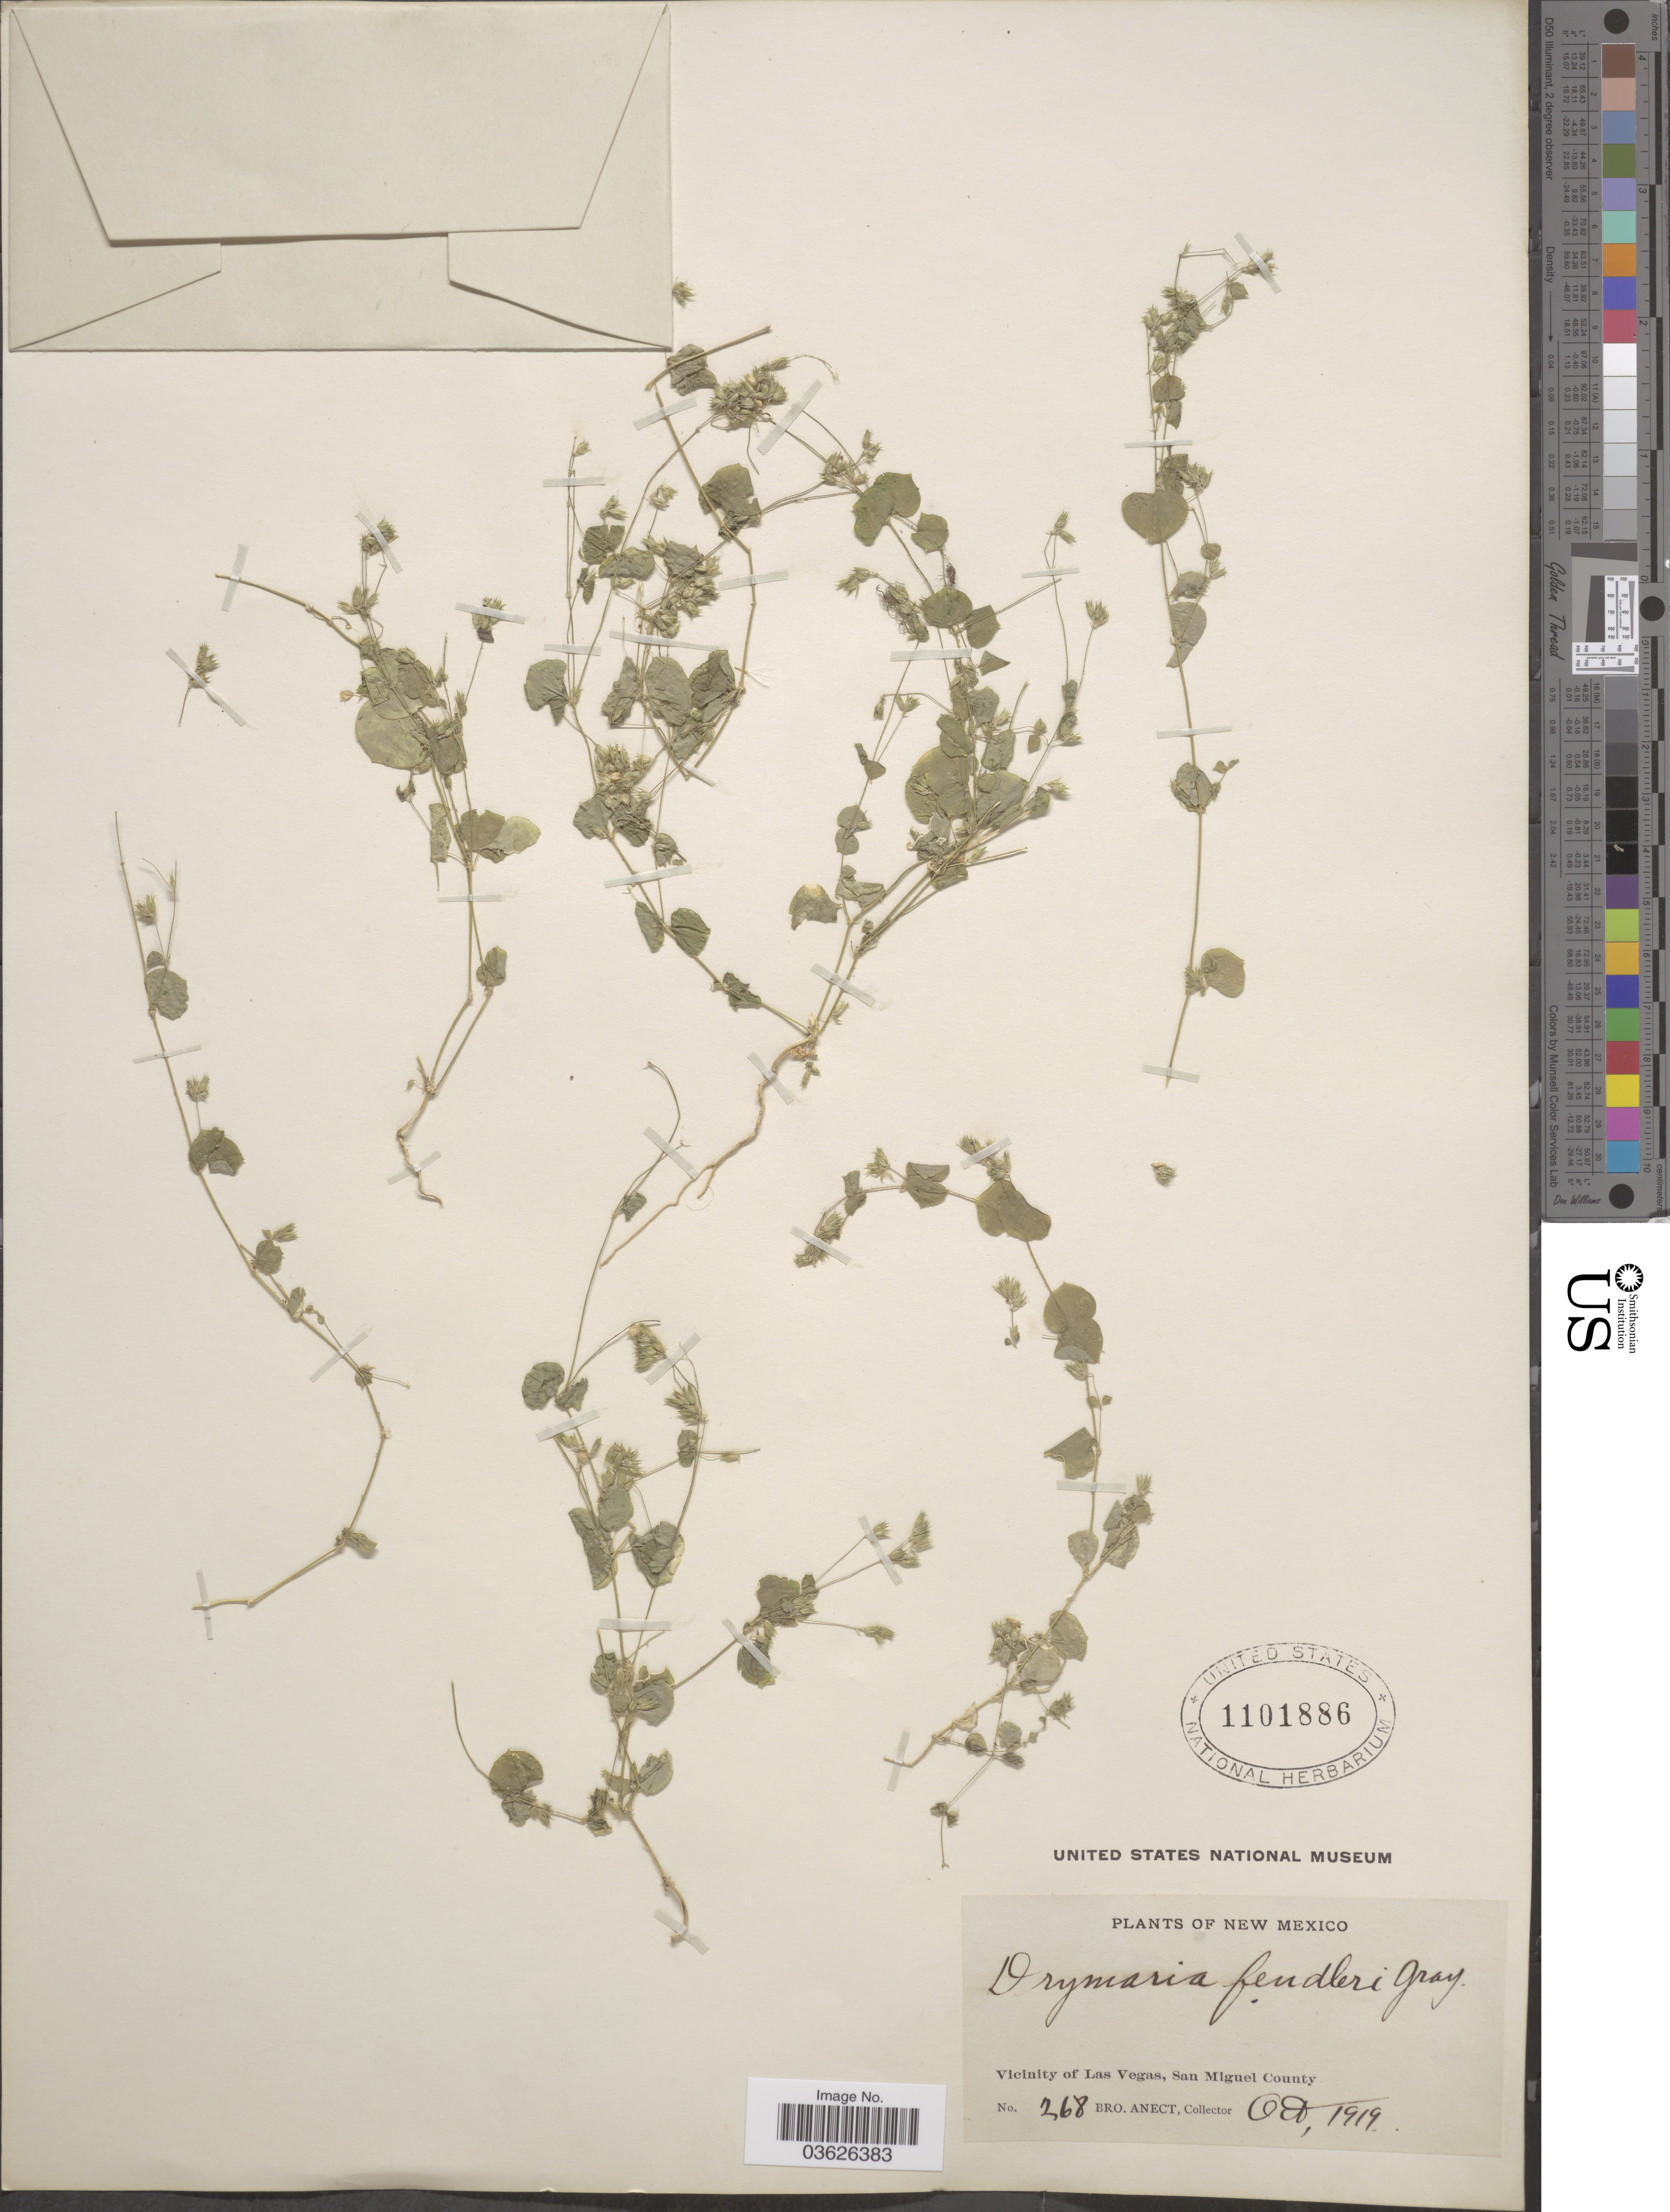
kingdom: Plantae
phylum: Tracheophyta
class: Magnoliopsida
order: Caryophyllales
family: Caryophyllaceae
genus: Drymaria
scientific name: Drymaria fendleri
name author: S. Watson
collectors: B. Anect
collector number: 268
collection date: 1919-10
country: United States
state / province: New Mexico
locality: Vicinity of Las Vegas, San Miguel County.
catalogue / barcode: US 1101886